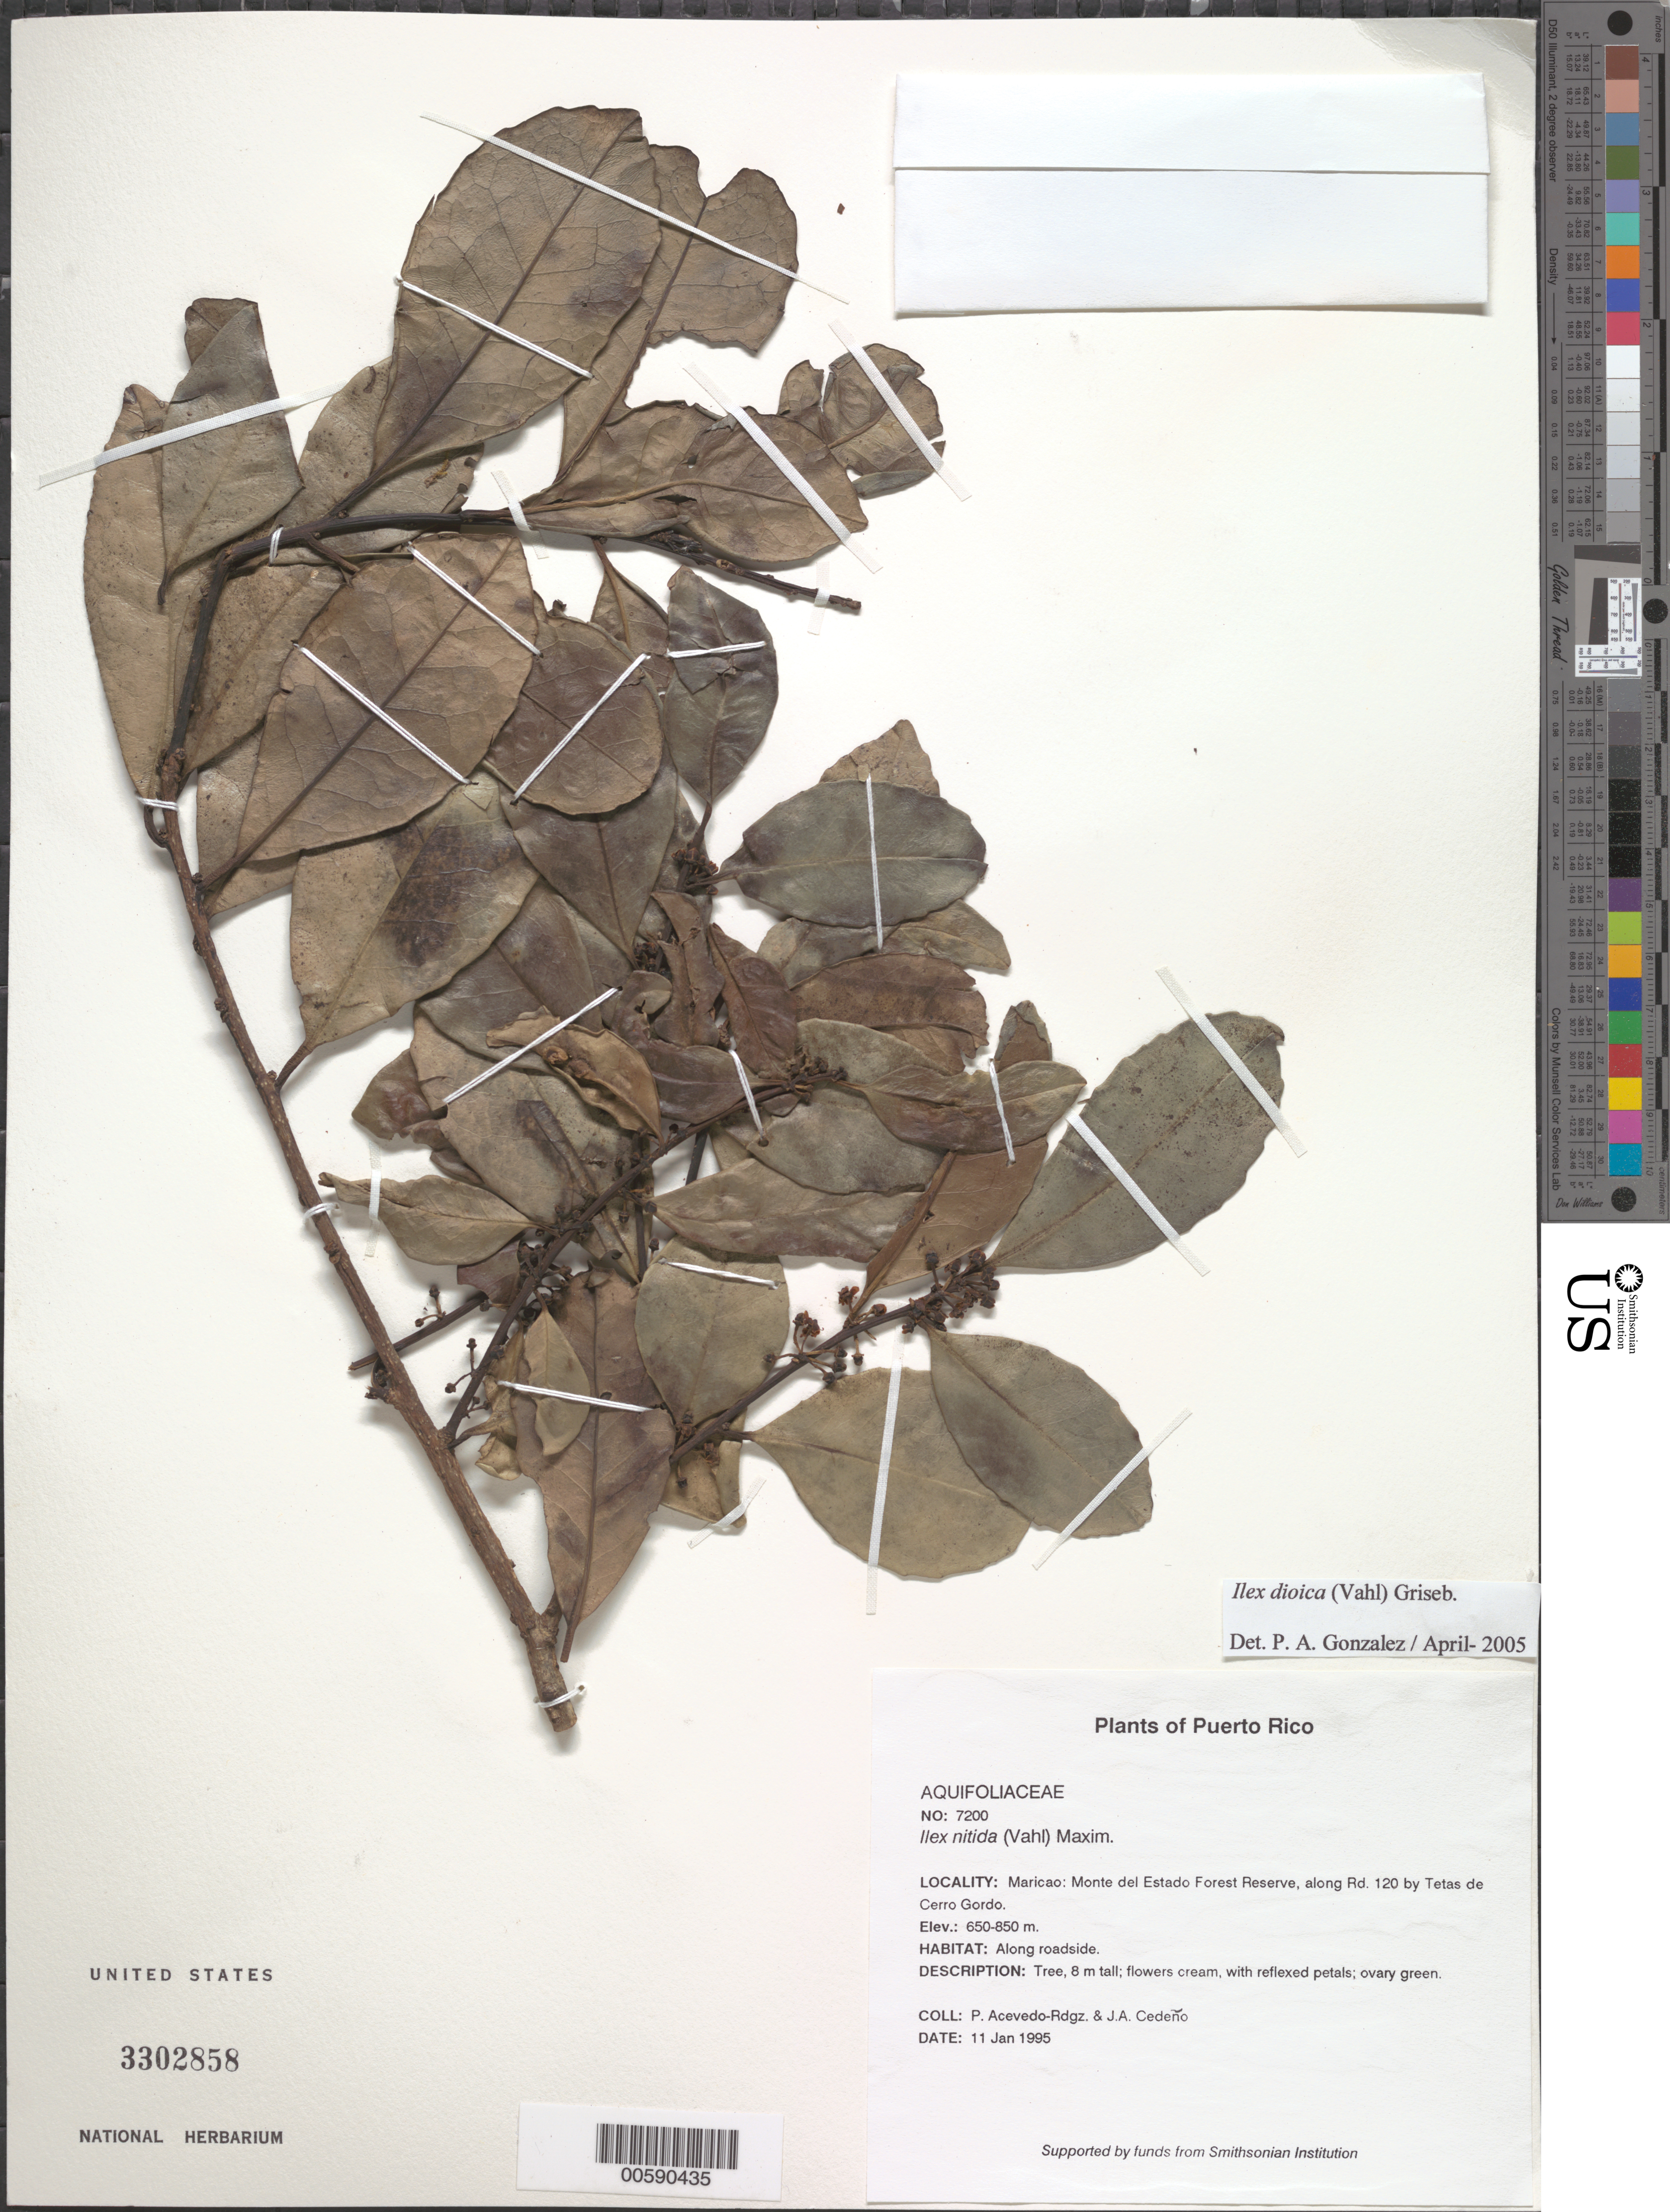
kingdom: Plantae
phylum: Tracheophyta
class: Magnoliopsida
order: Aquifoliales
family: Aquifoliaceae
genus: Ilex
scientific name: Ilex nitida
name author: (Vahl) Maxim.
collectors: P. Acevedo-Rodr. & J. A. Cedeño M.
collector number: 7200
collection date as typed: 11 Jan 1995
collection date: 1995-01-11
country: Puerto Rico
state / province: Maricao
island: Puerto Rico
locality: Maricao: Monte del Estado Forest Reserve, along Rd. 120 by Tetas de Cerro Gordo.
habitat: Along roadside.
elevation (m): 650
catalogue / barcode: US 3302858